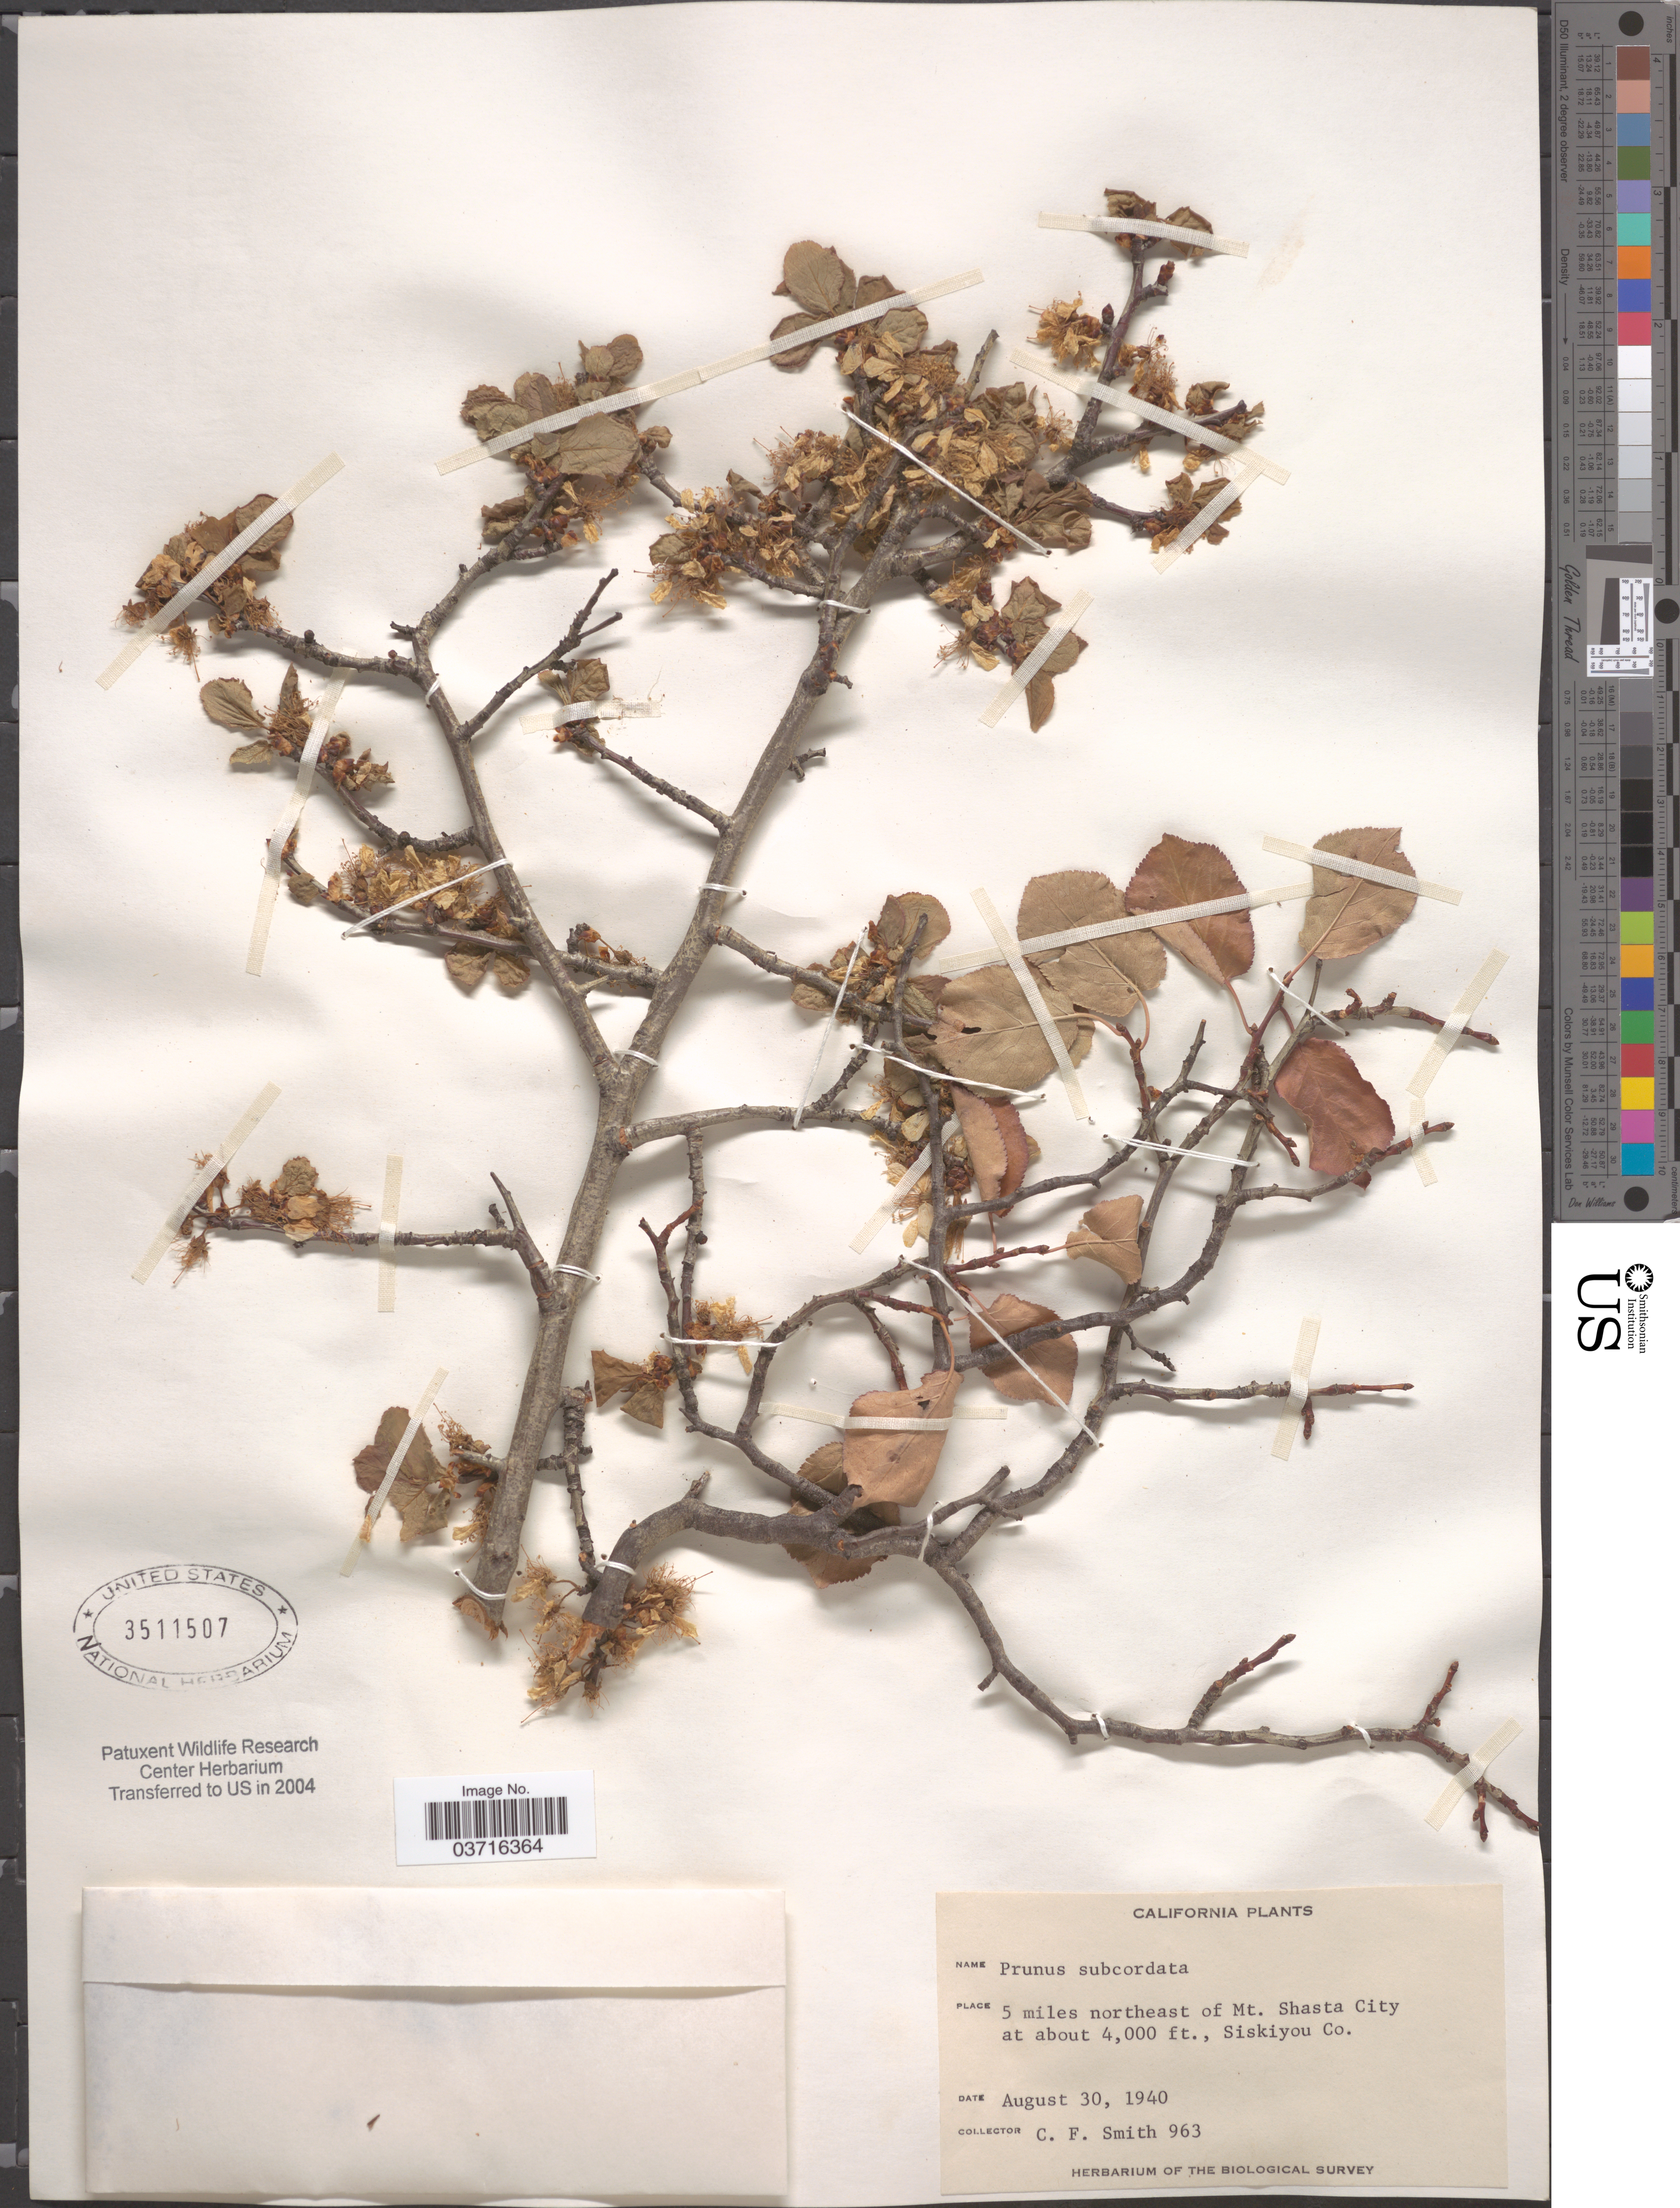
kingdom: Plantae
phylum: Tracheophyta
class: Magnoliopsida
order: Rosales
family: Rosaceae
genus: Prunus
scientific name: Prunus subcordata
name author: Benth.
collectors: C. F. Smith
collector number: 963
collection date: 1940-08-30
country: United States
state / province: California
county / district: Siskiyou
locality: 5 miles northeast of Mt. Shasta City, Siskiyou Co.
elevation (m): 1219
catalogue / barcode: US 3511507